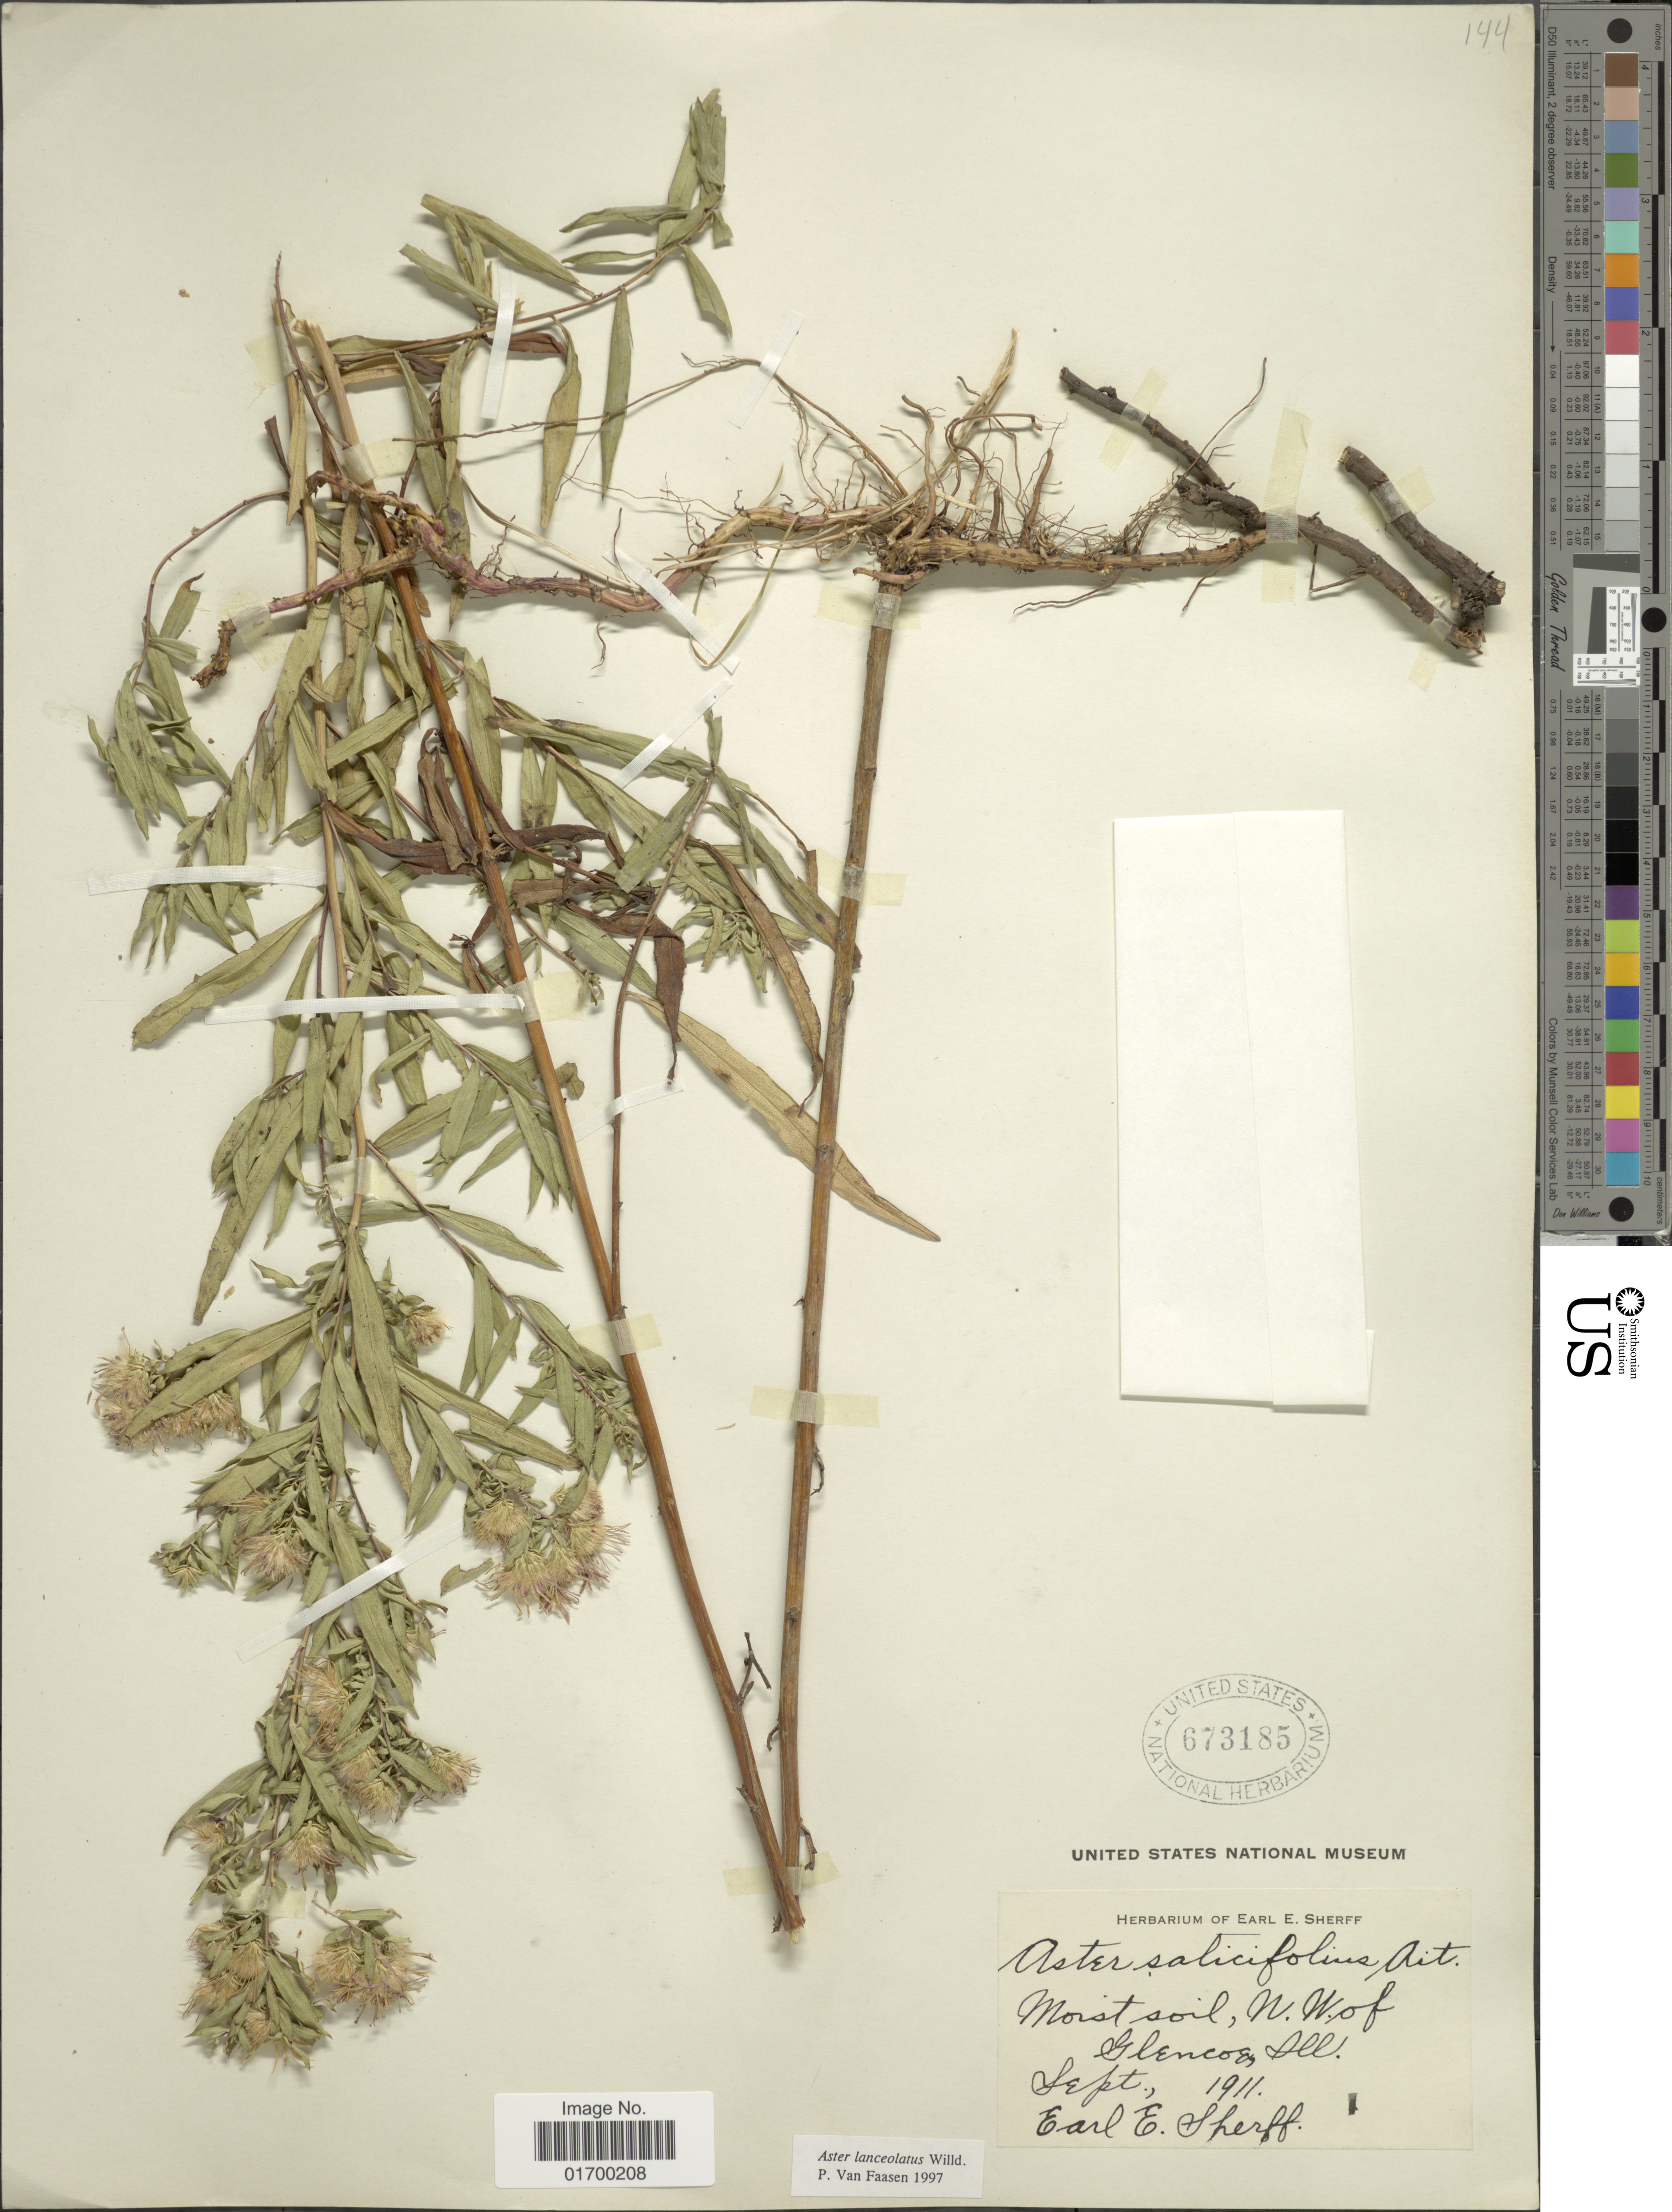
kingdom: Plantae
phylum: Tracheophyta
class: Magnoliopsida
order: Asterales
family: Asteraceae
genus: Symphyotrichum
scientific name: Symphyotrichum lanceolatum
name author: (Willd.) G.L. Nesom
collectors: E. E. Sherff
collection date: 1911-09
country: United States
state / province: Illinois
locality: Moist soil, N.W. of Glencoe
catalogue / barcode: US 673185